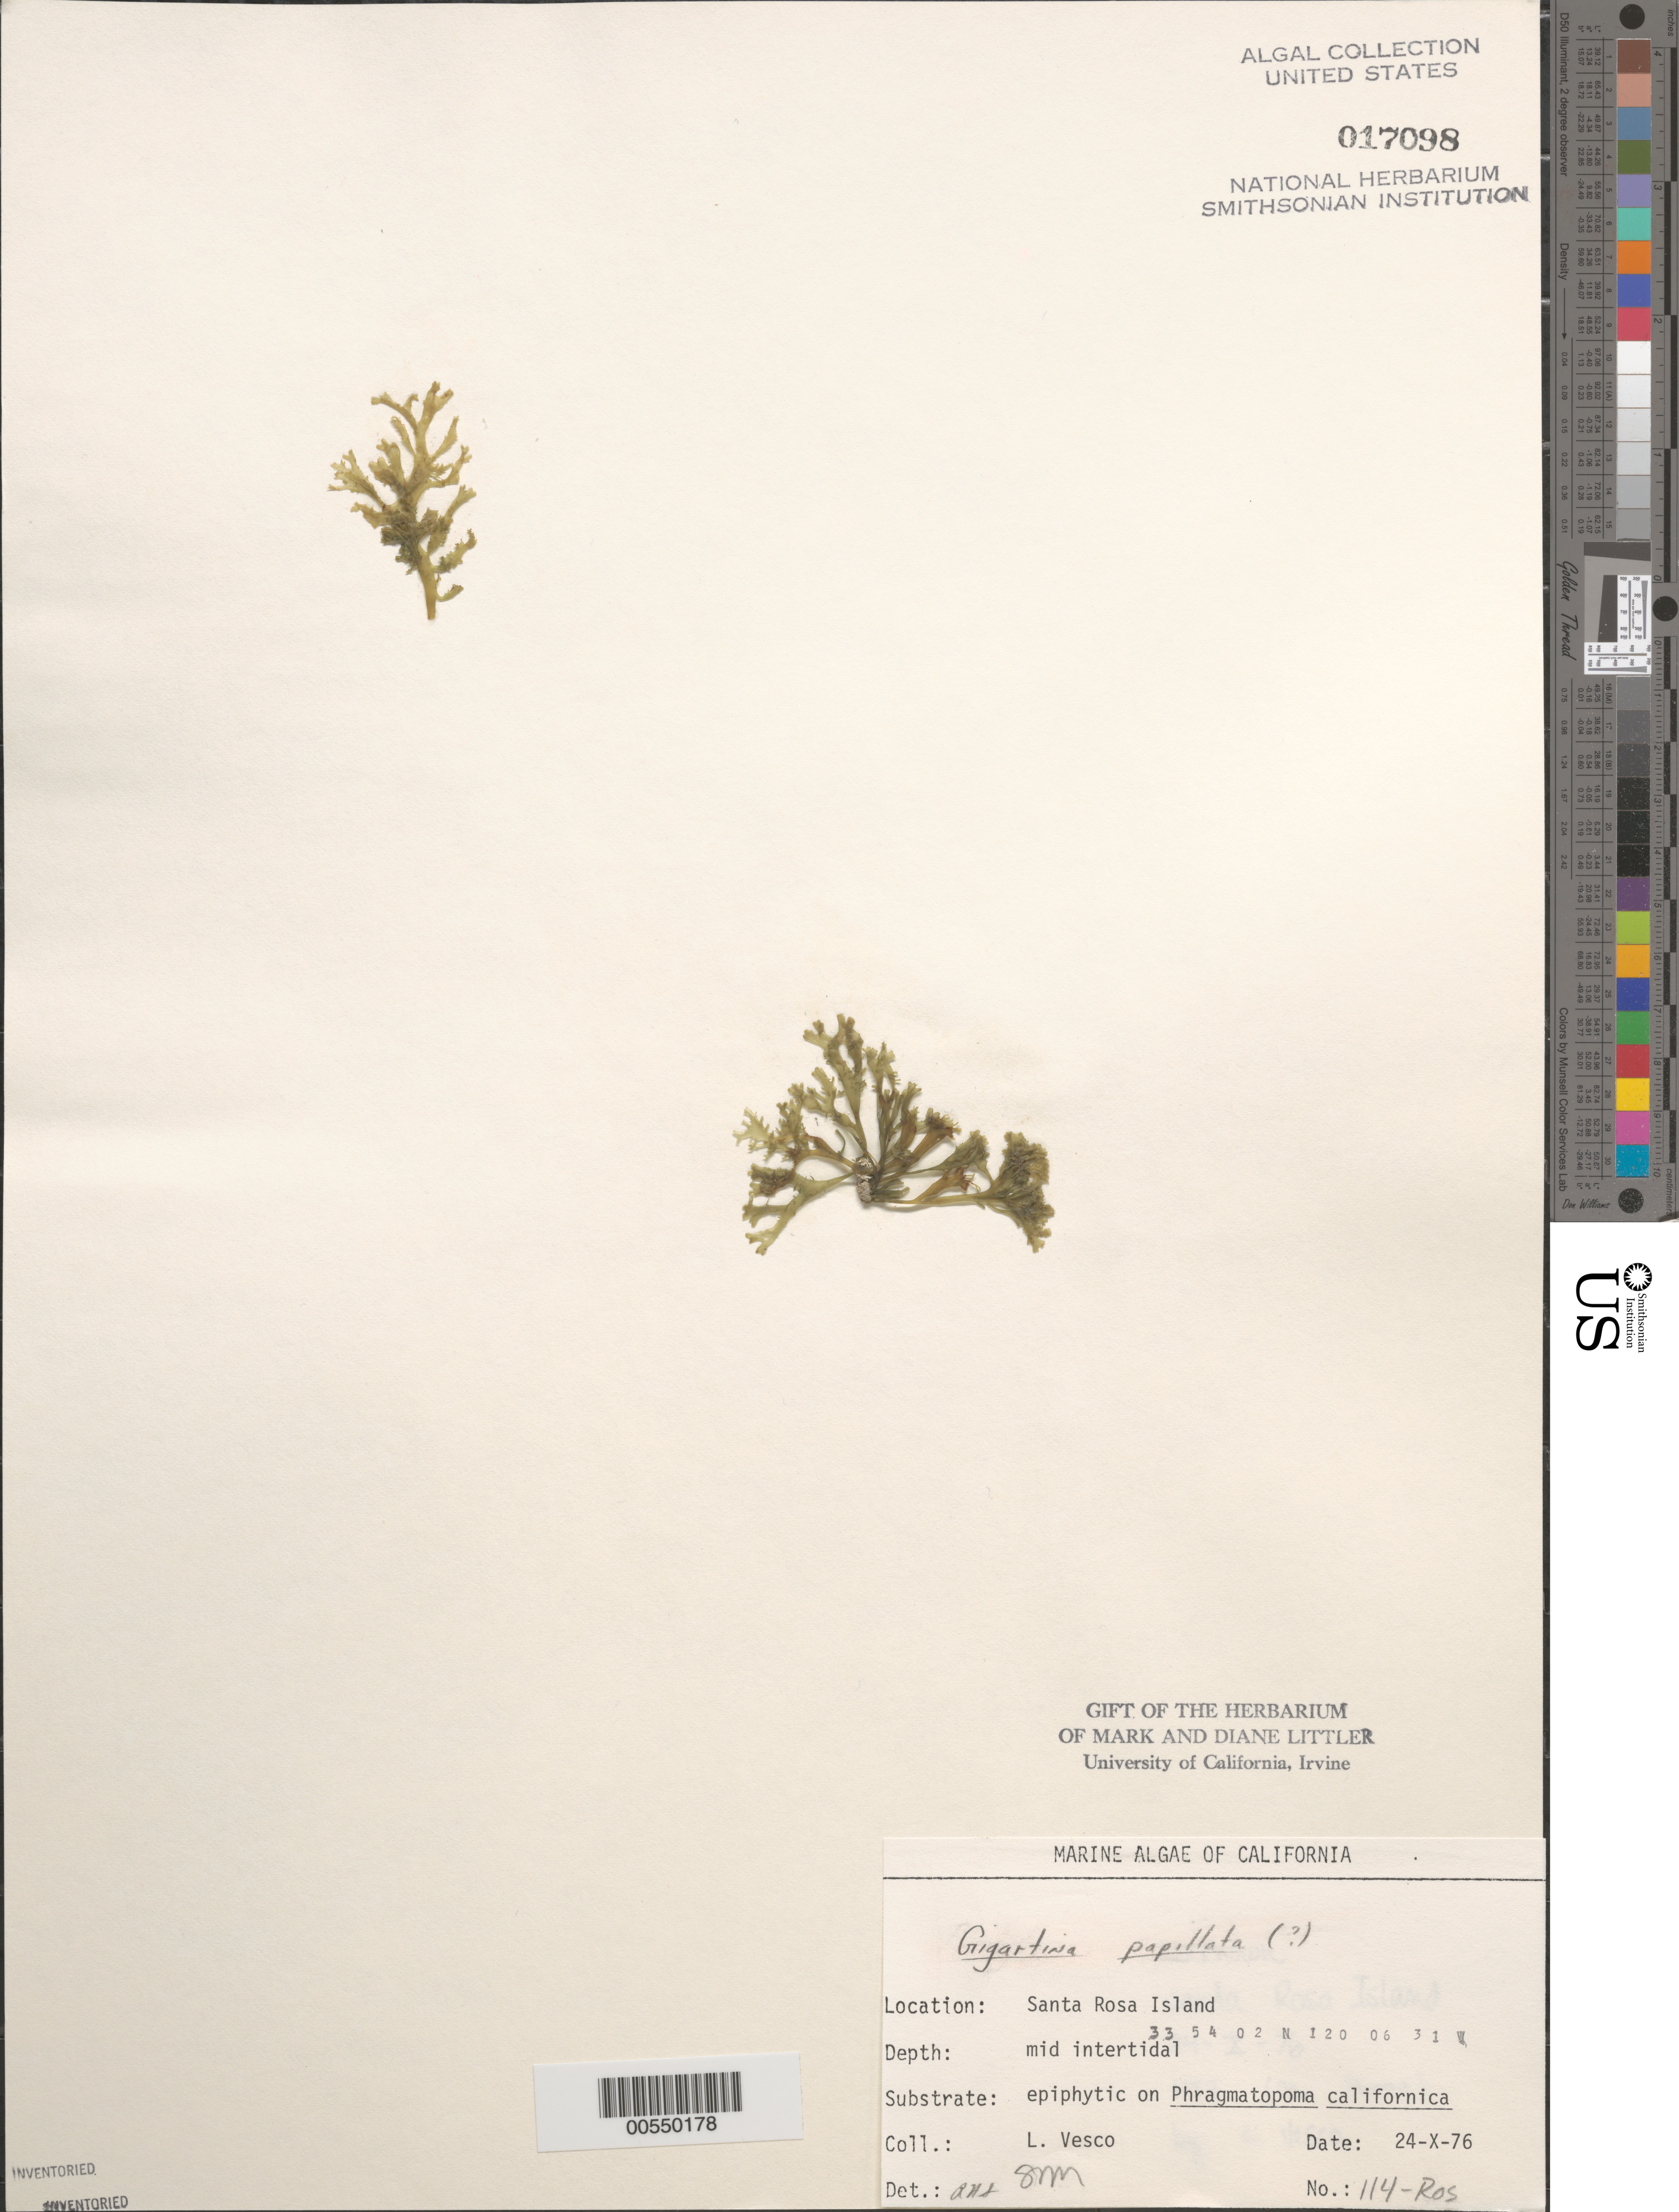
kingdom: Plantae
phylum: Rhodophyta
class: Florideophyceae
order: Gigartinales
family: Phyllophoraceae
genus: Mastocarpus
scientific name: Mastocarpus papillatus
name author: (C. Agardh) Kütz.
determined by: Algae name updating Project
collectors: L. Vesco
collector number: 114-ros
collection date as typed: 24 Oct 1976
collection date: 1976-10-24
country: United States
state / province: California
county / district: Santa Barbara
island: Santa Rosa Island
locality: Johnson's Lee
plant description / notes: BLM-SOCALBIGHT Rocky Intertidal Survey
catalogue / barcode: US 17098